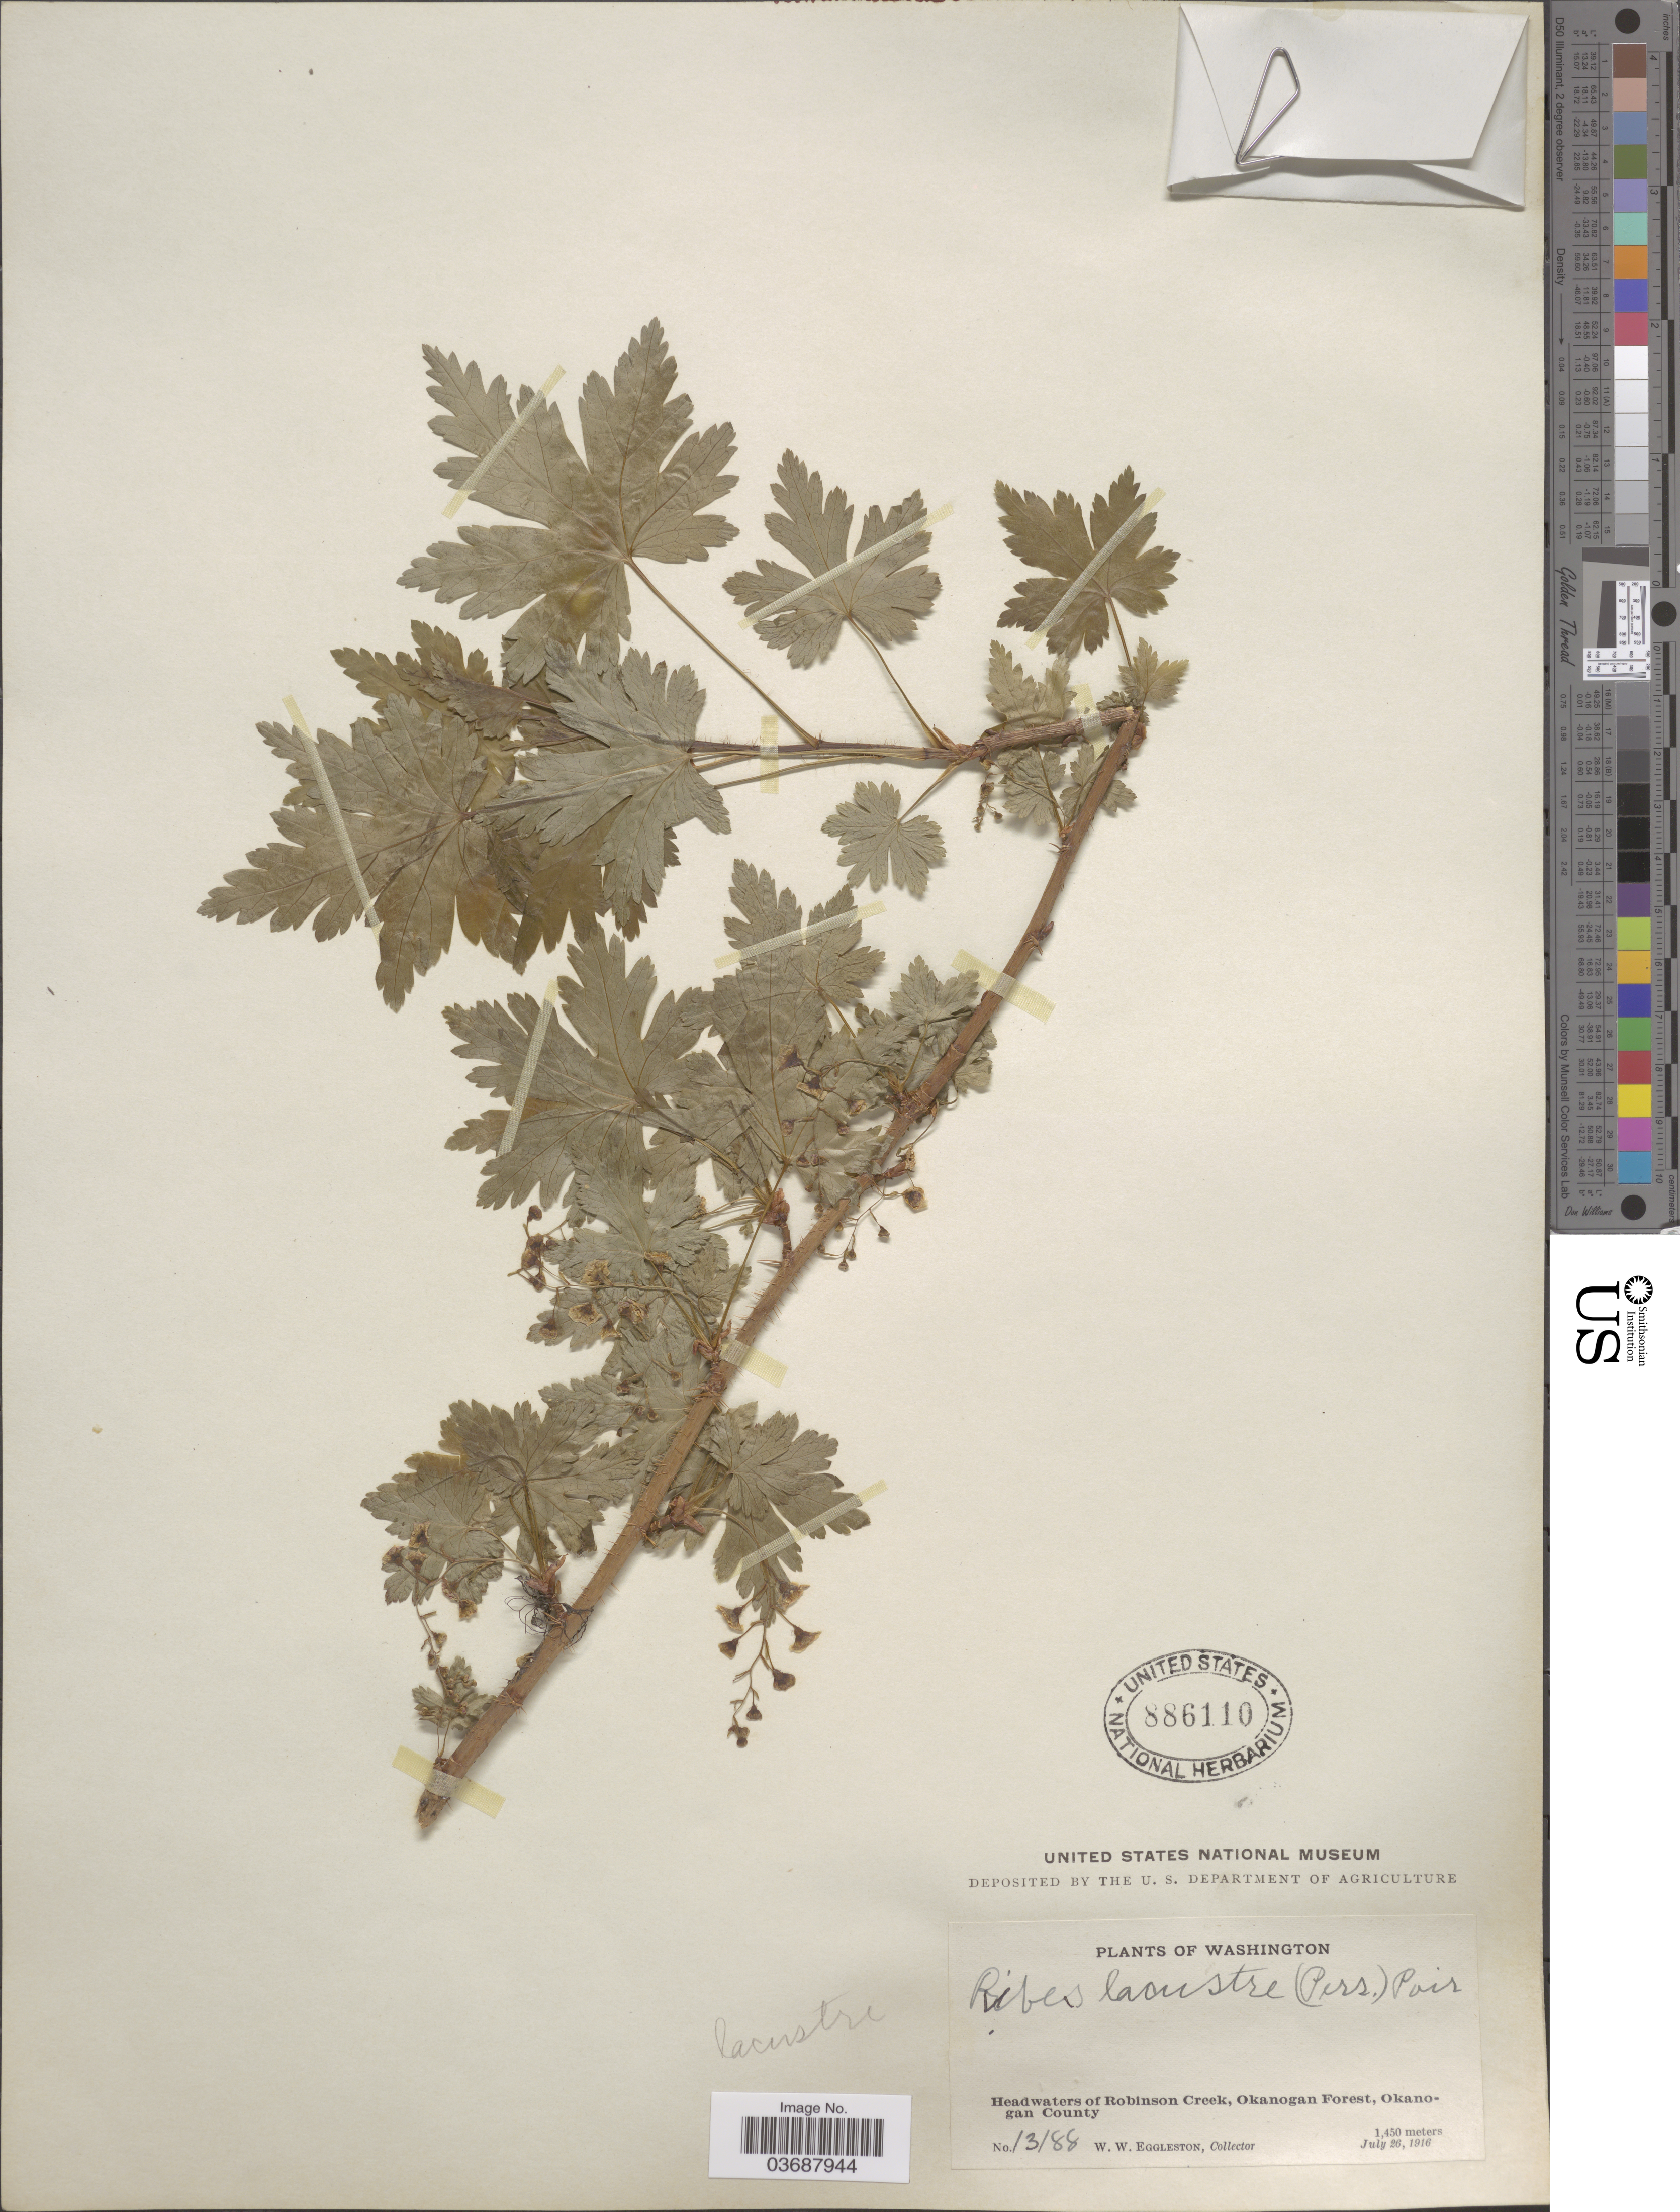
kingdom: Plantae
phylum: Tracheophyta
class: Magnoliopsida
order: Saxifragales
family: Grossulariaceae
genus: Ribes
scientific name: Ribes lacustre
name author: (Pers.) Poir.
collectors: W. W. Eggleston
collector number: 13188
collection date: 1916-07-26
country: United States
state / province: Washington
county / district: Okanogan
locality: Head waters of Robinson Creek, Okanogan Forest, Okanogan County.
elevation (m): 1450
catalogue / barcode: US 886110